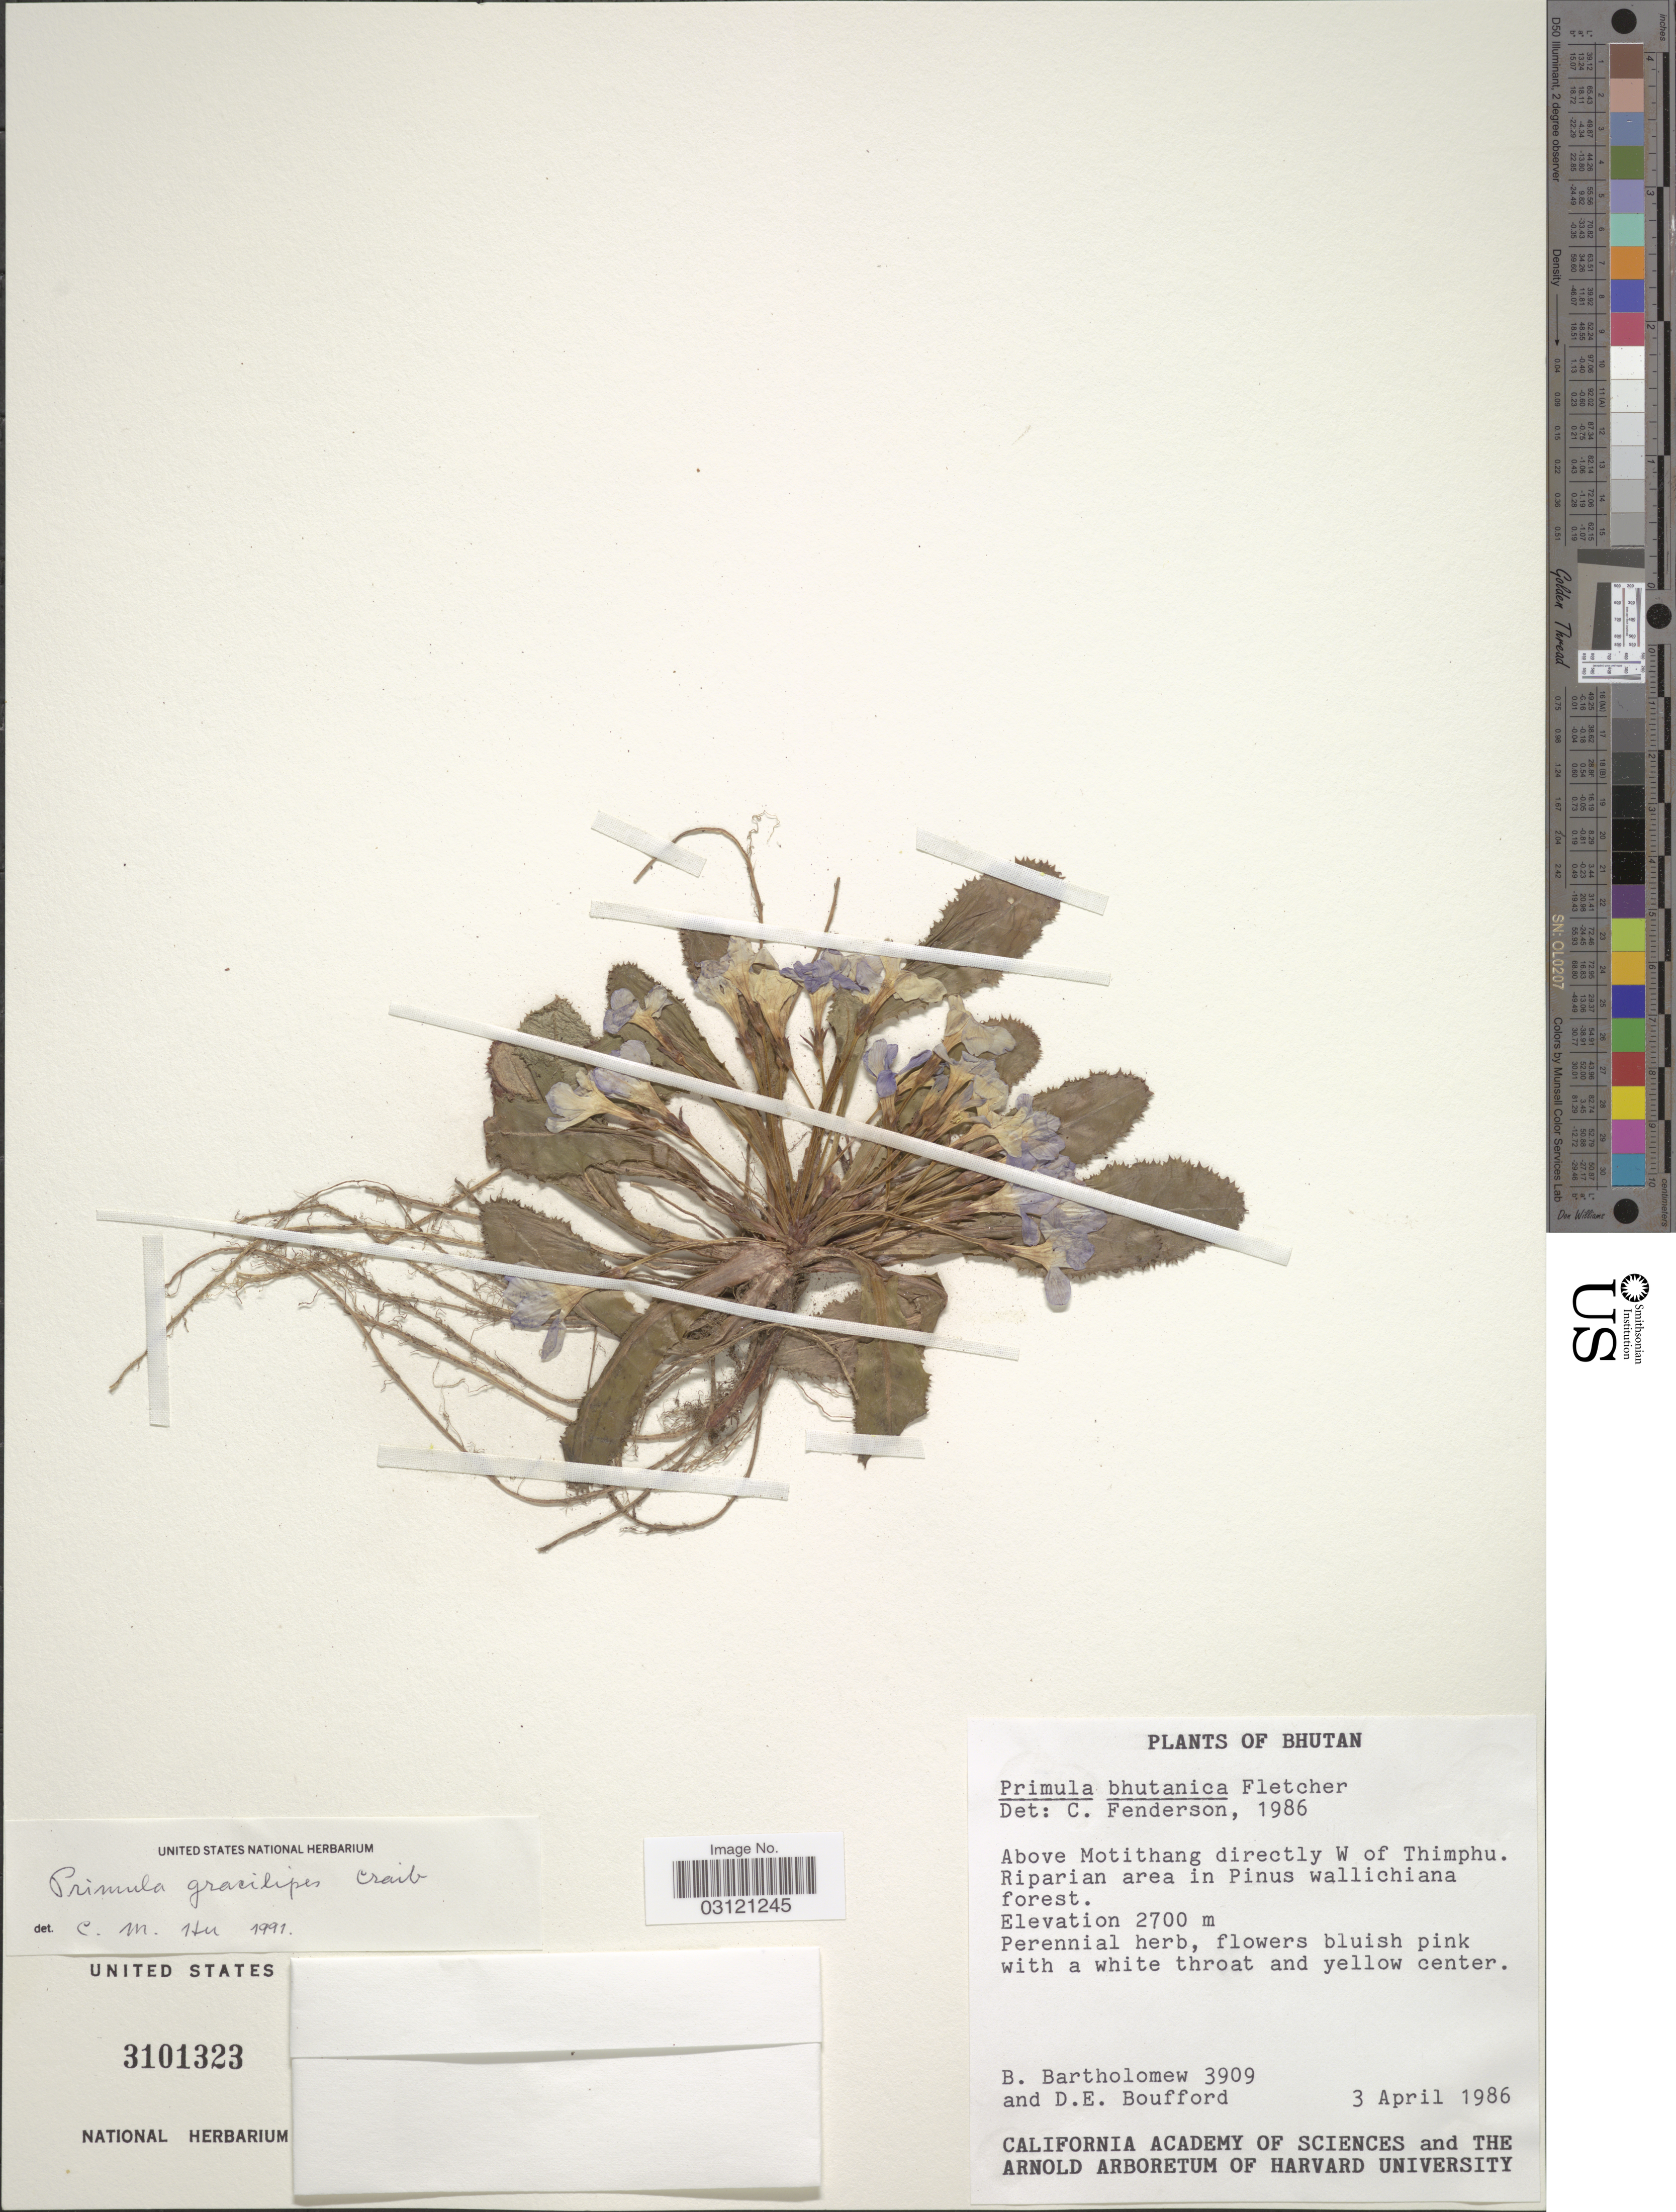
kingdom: Plantae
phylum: Tracheophyta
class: Magnoliopsida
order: Ericales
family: Primulaceae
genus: Primula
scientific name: Primula gracilipes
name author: Craib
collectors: B. Bartholomew & D. E. Boufford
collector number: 3909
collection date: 1986-04-03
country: Bhutan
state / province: Thimphu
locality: Above Motithang directly W of Thimphu.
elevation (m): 2700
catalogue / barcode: US 3101323